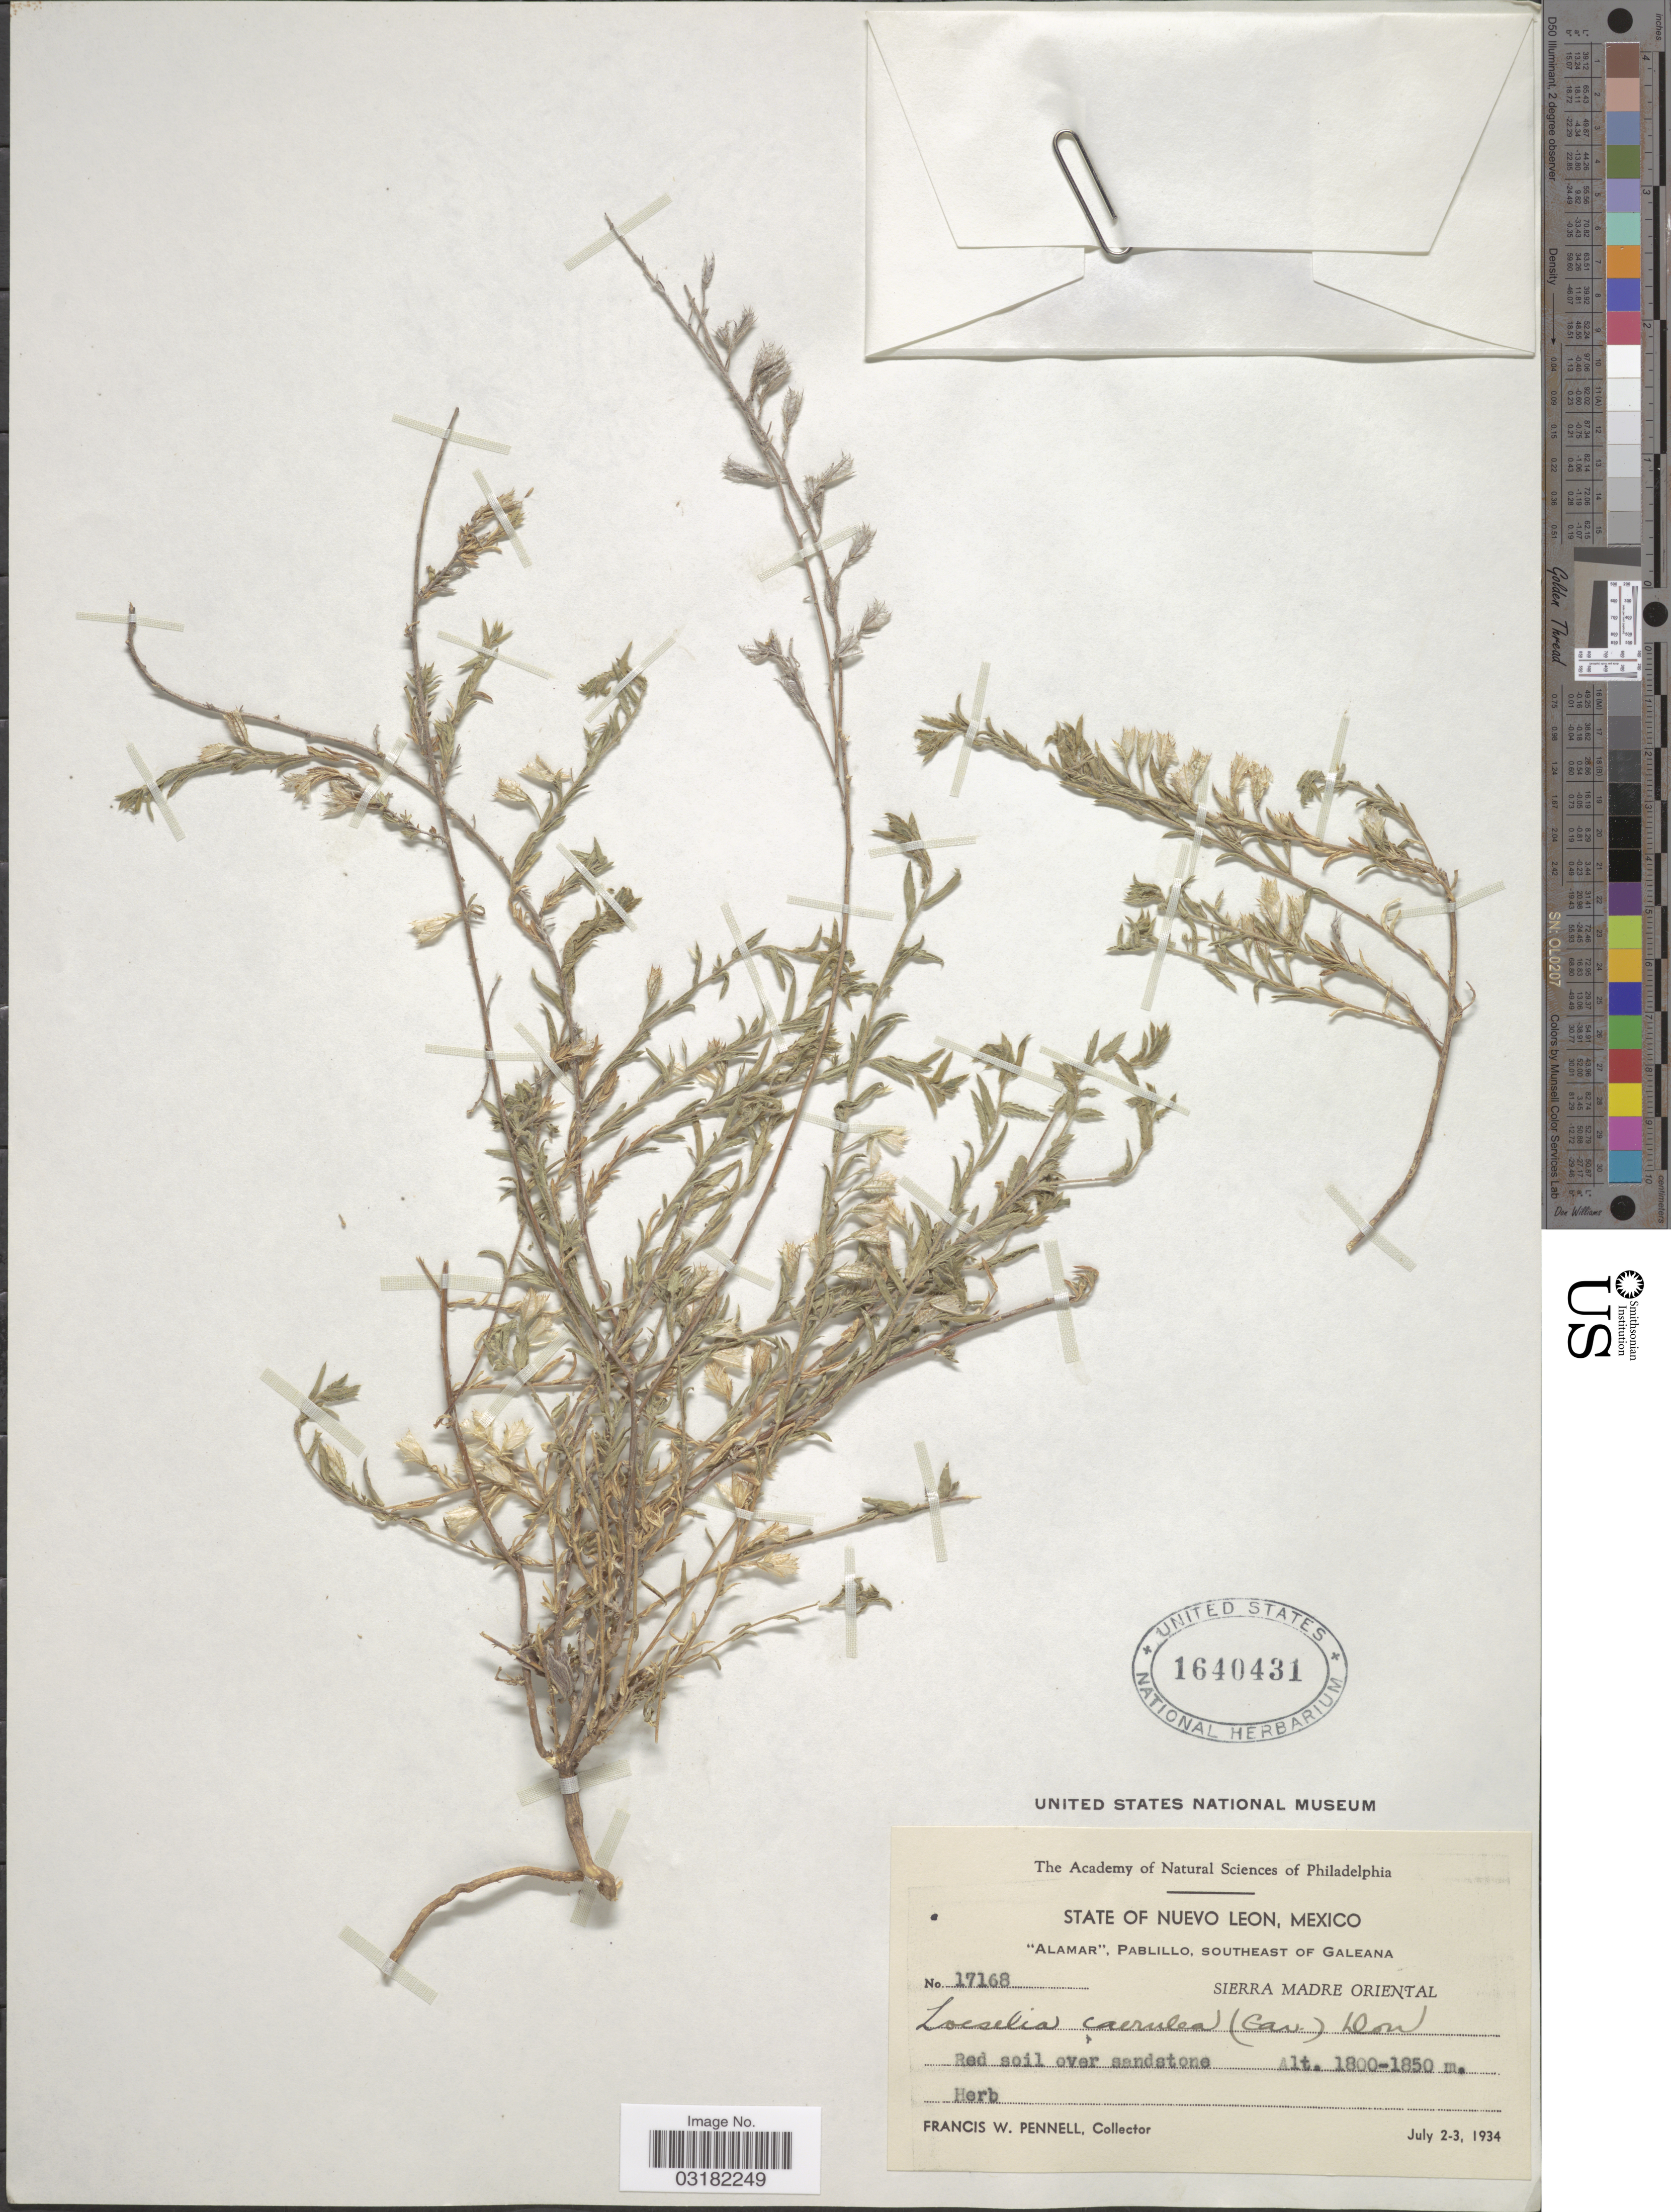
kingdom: Plantae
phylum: Tracheophyta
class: Magnoliopsida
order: Ericales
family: Polemoniaceae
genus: Loeselia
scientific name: Loeselia caerulea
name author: (Cav.) G. Don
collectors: F. W. Pennell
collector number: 17168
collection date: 1934-07-02/1934-07-03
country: Mexico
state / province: Nuevo León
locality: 'Alamar', Pablillo, Southeast of Galeana. Sierra Madre Oriental.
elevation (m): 1800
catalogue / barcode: US 1640431